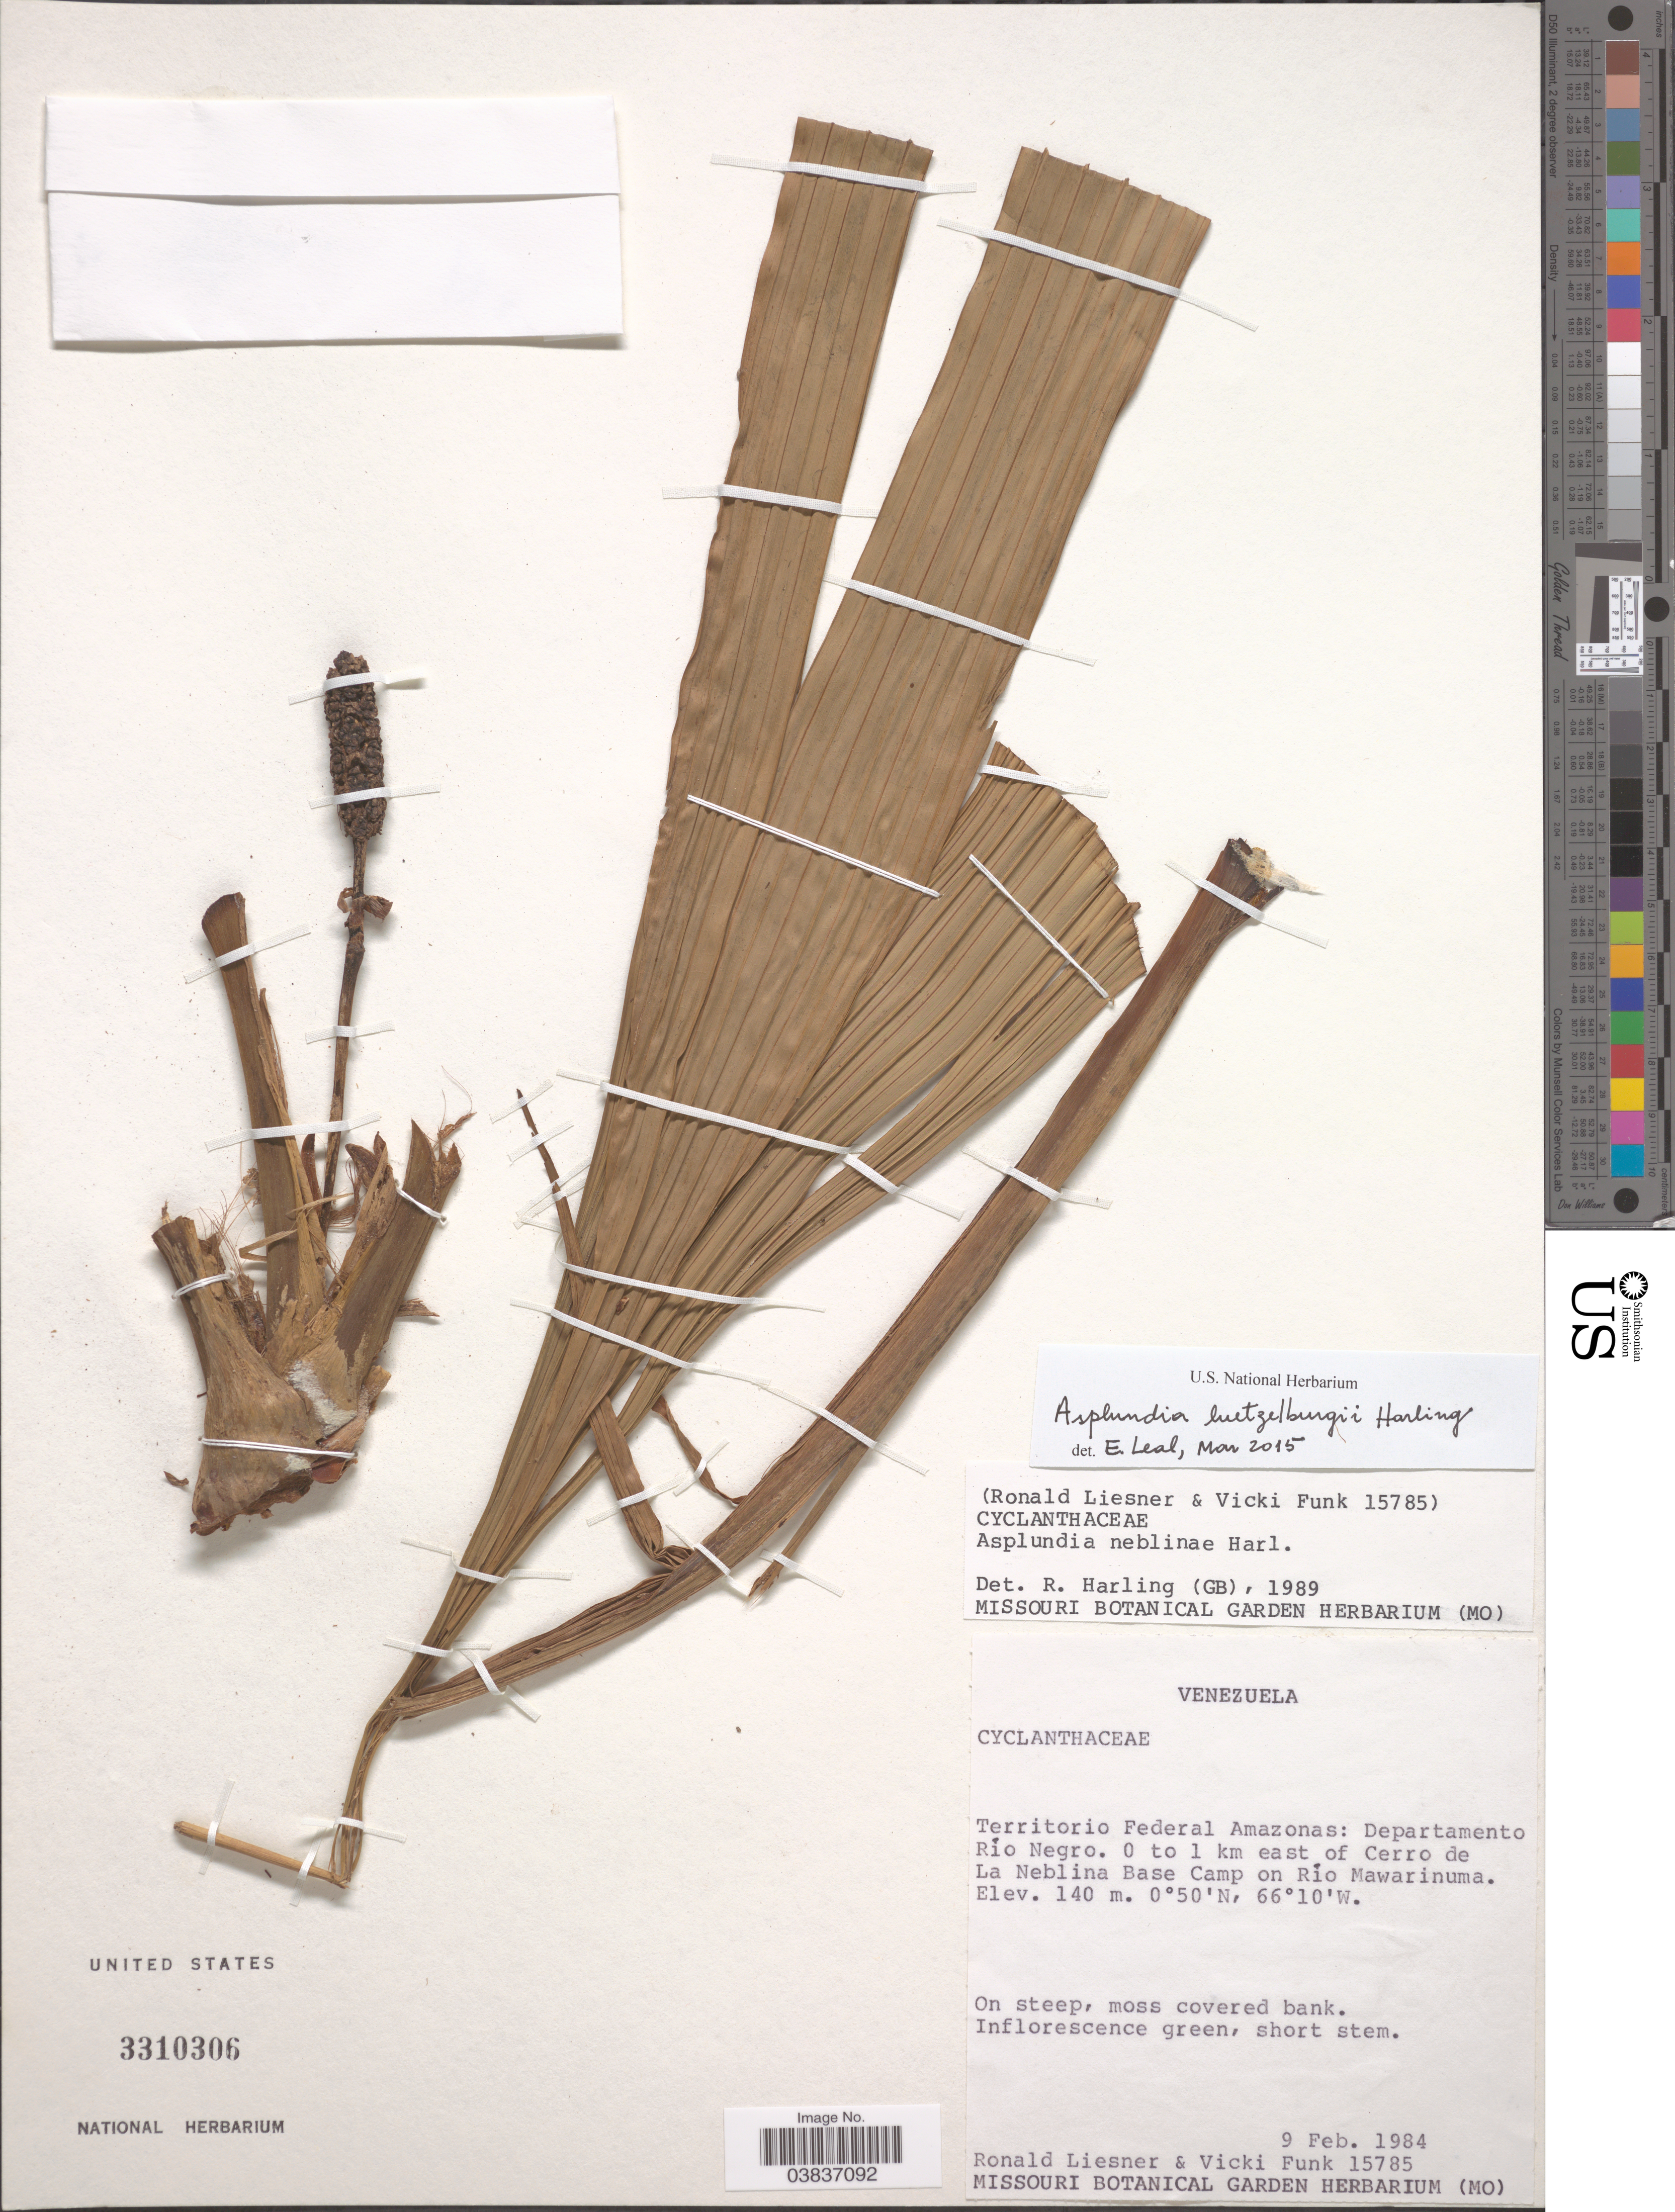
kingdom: Plantae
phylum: Tracheophyta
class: Liliopsida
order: Pandanales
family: Cyclanthaceae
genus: Asplundia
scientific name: Asplundia luetzelburgii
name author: Harling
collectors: R. L. Liesner & V. Funk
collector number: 15785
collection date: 1984-02-09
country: Venezuela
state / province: Amazonas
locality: Territorio Federal Amazonas: Departamento Río Negro. 0 to 1 km east of Cerro de La Neblina Base Camp on Río Mawarinuma.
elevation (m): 140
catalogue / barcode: US 3310306